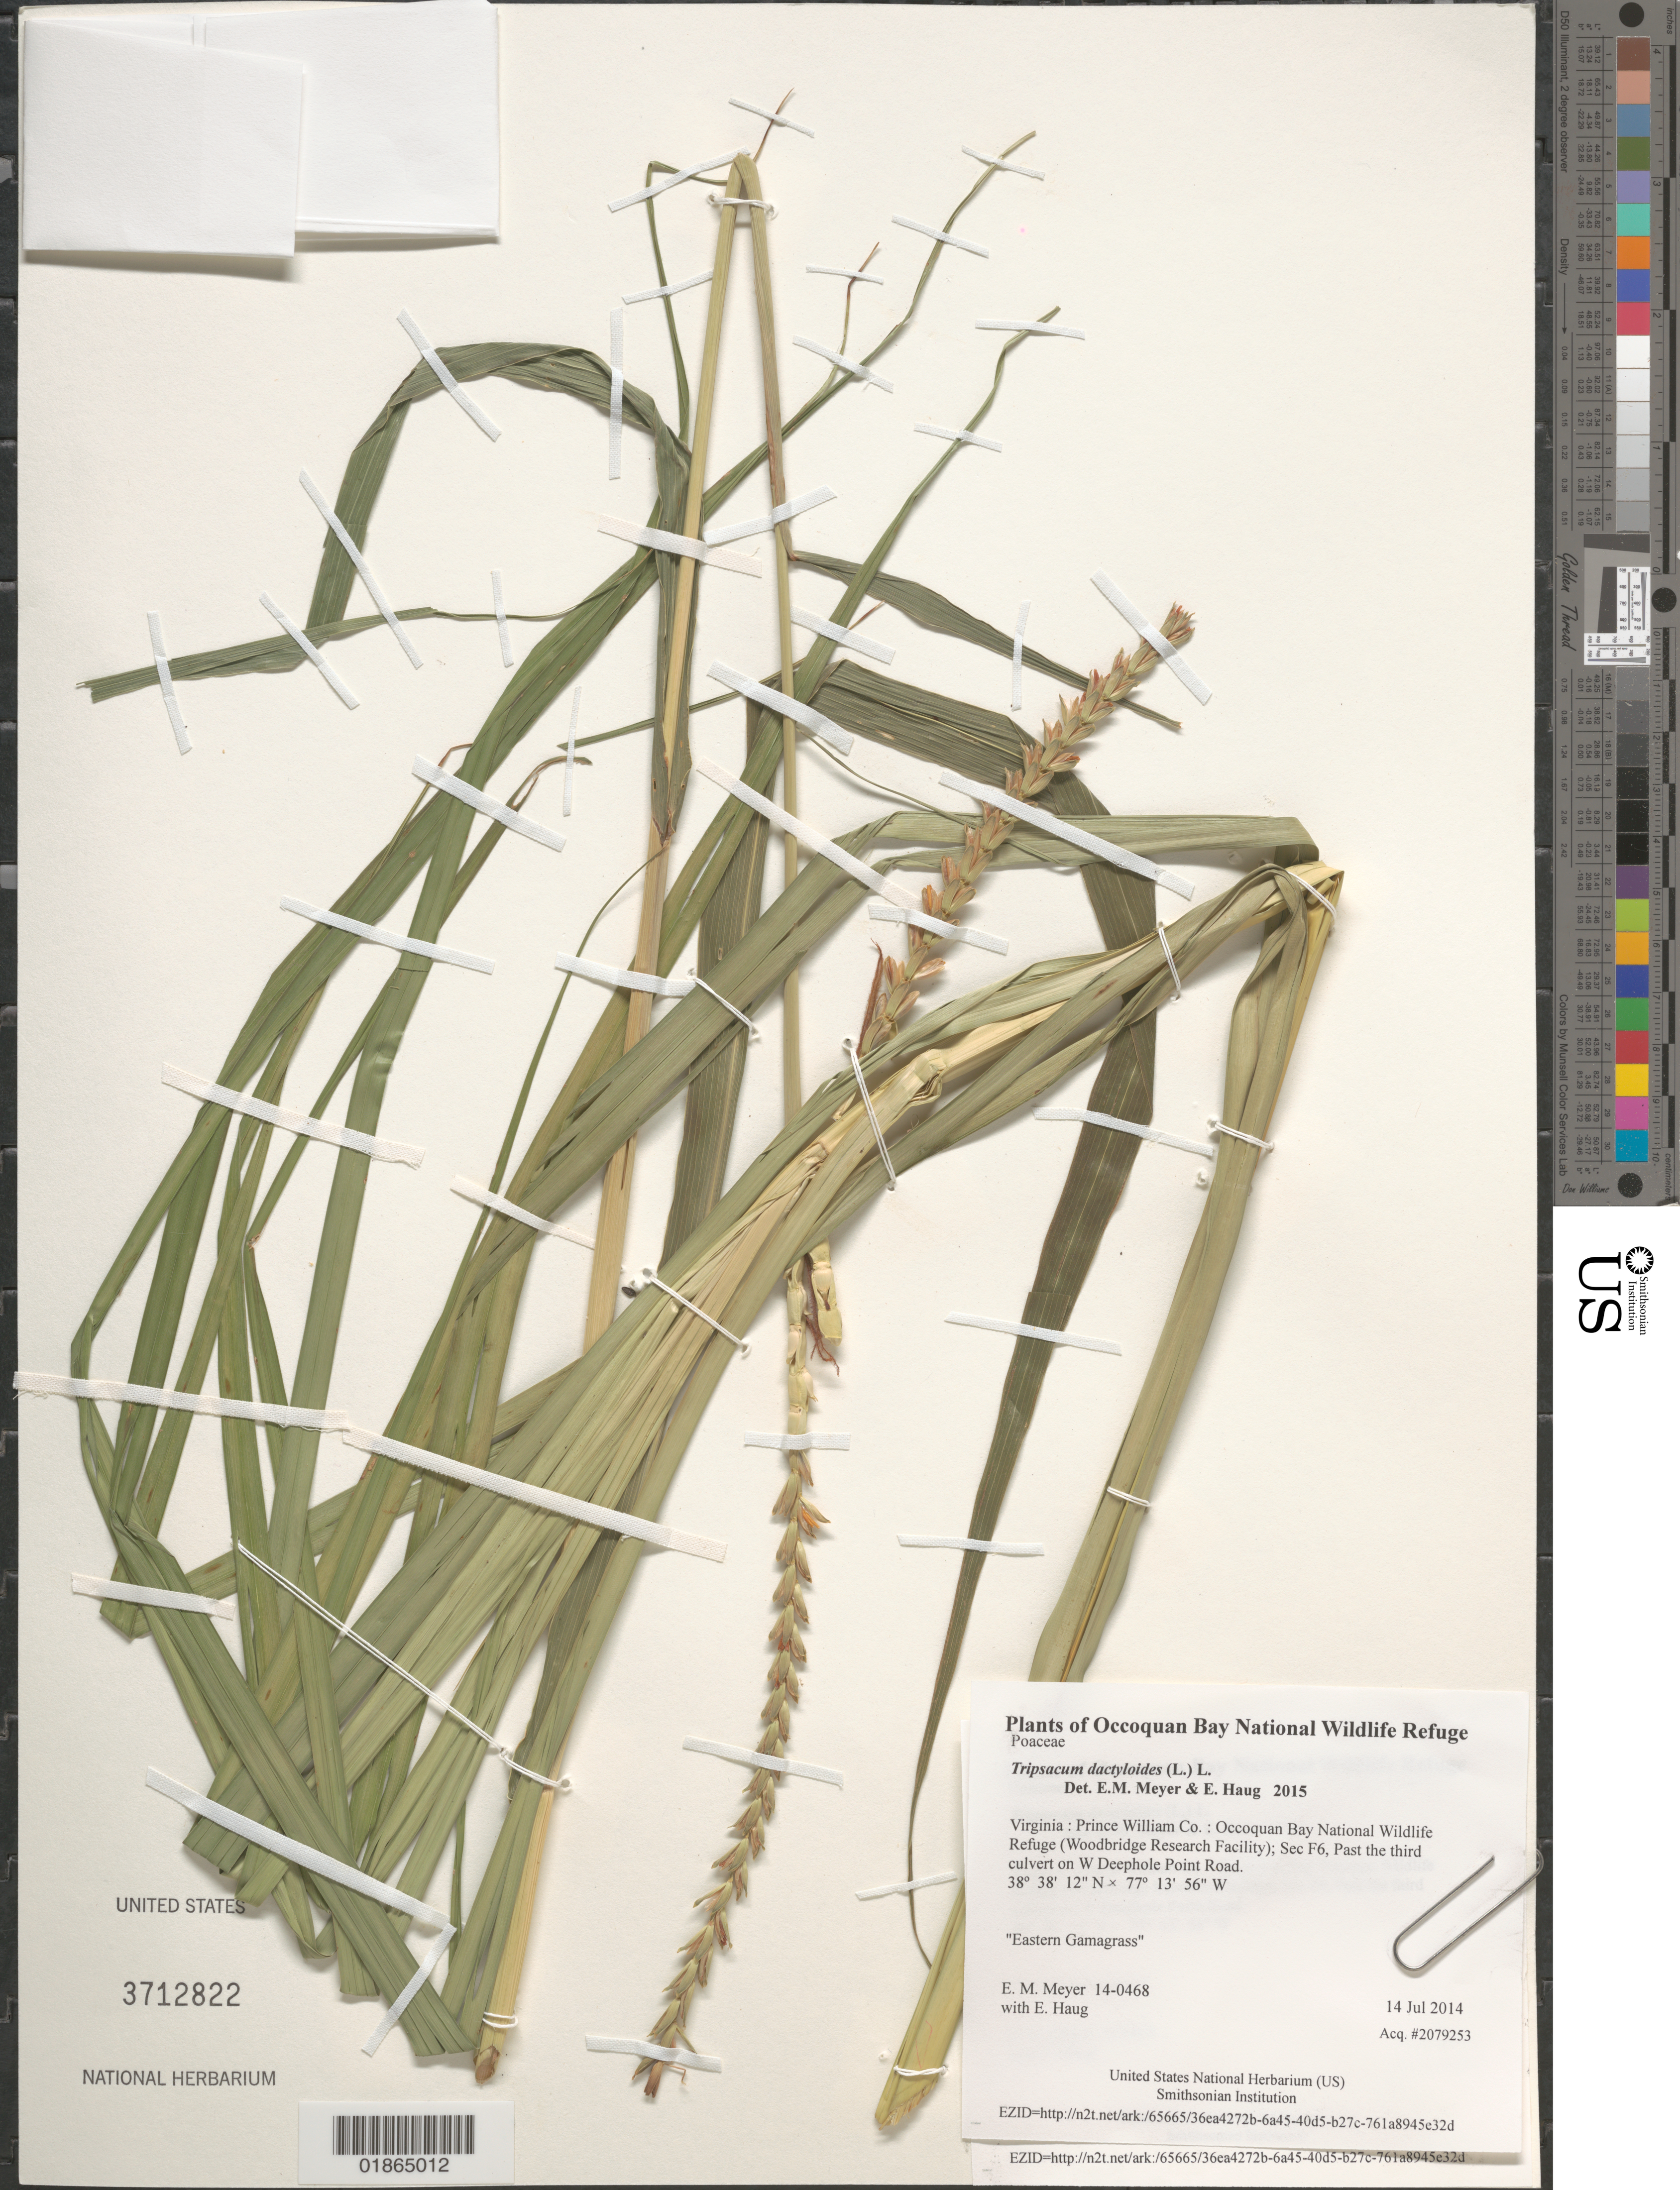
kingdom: Plantae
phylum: Tracheophyta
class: Liliopsida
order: Poales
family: Poaceae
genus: Tripsacum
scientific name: Tripsacum dactyloides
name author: (L.) L.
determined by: Meyer, E. M.; Haug, E.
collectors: E. M. Meyer & E. Haug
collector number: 14-0468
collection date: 2014-07-14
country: United States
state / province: Virginia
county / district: Prince William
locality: Occoquan Bay National Wildlife Refuge (Woodbridge Research Facility); Sec F6, Past the third culvert on W Deephole Point Road.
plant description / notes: Eastern Gamagrass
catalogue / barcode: US 3712822